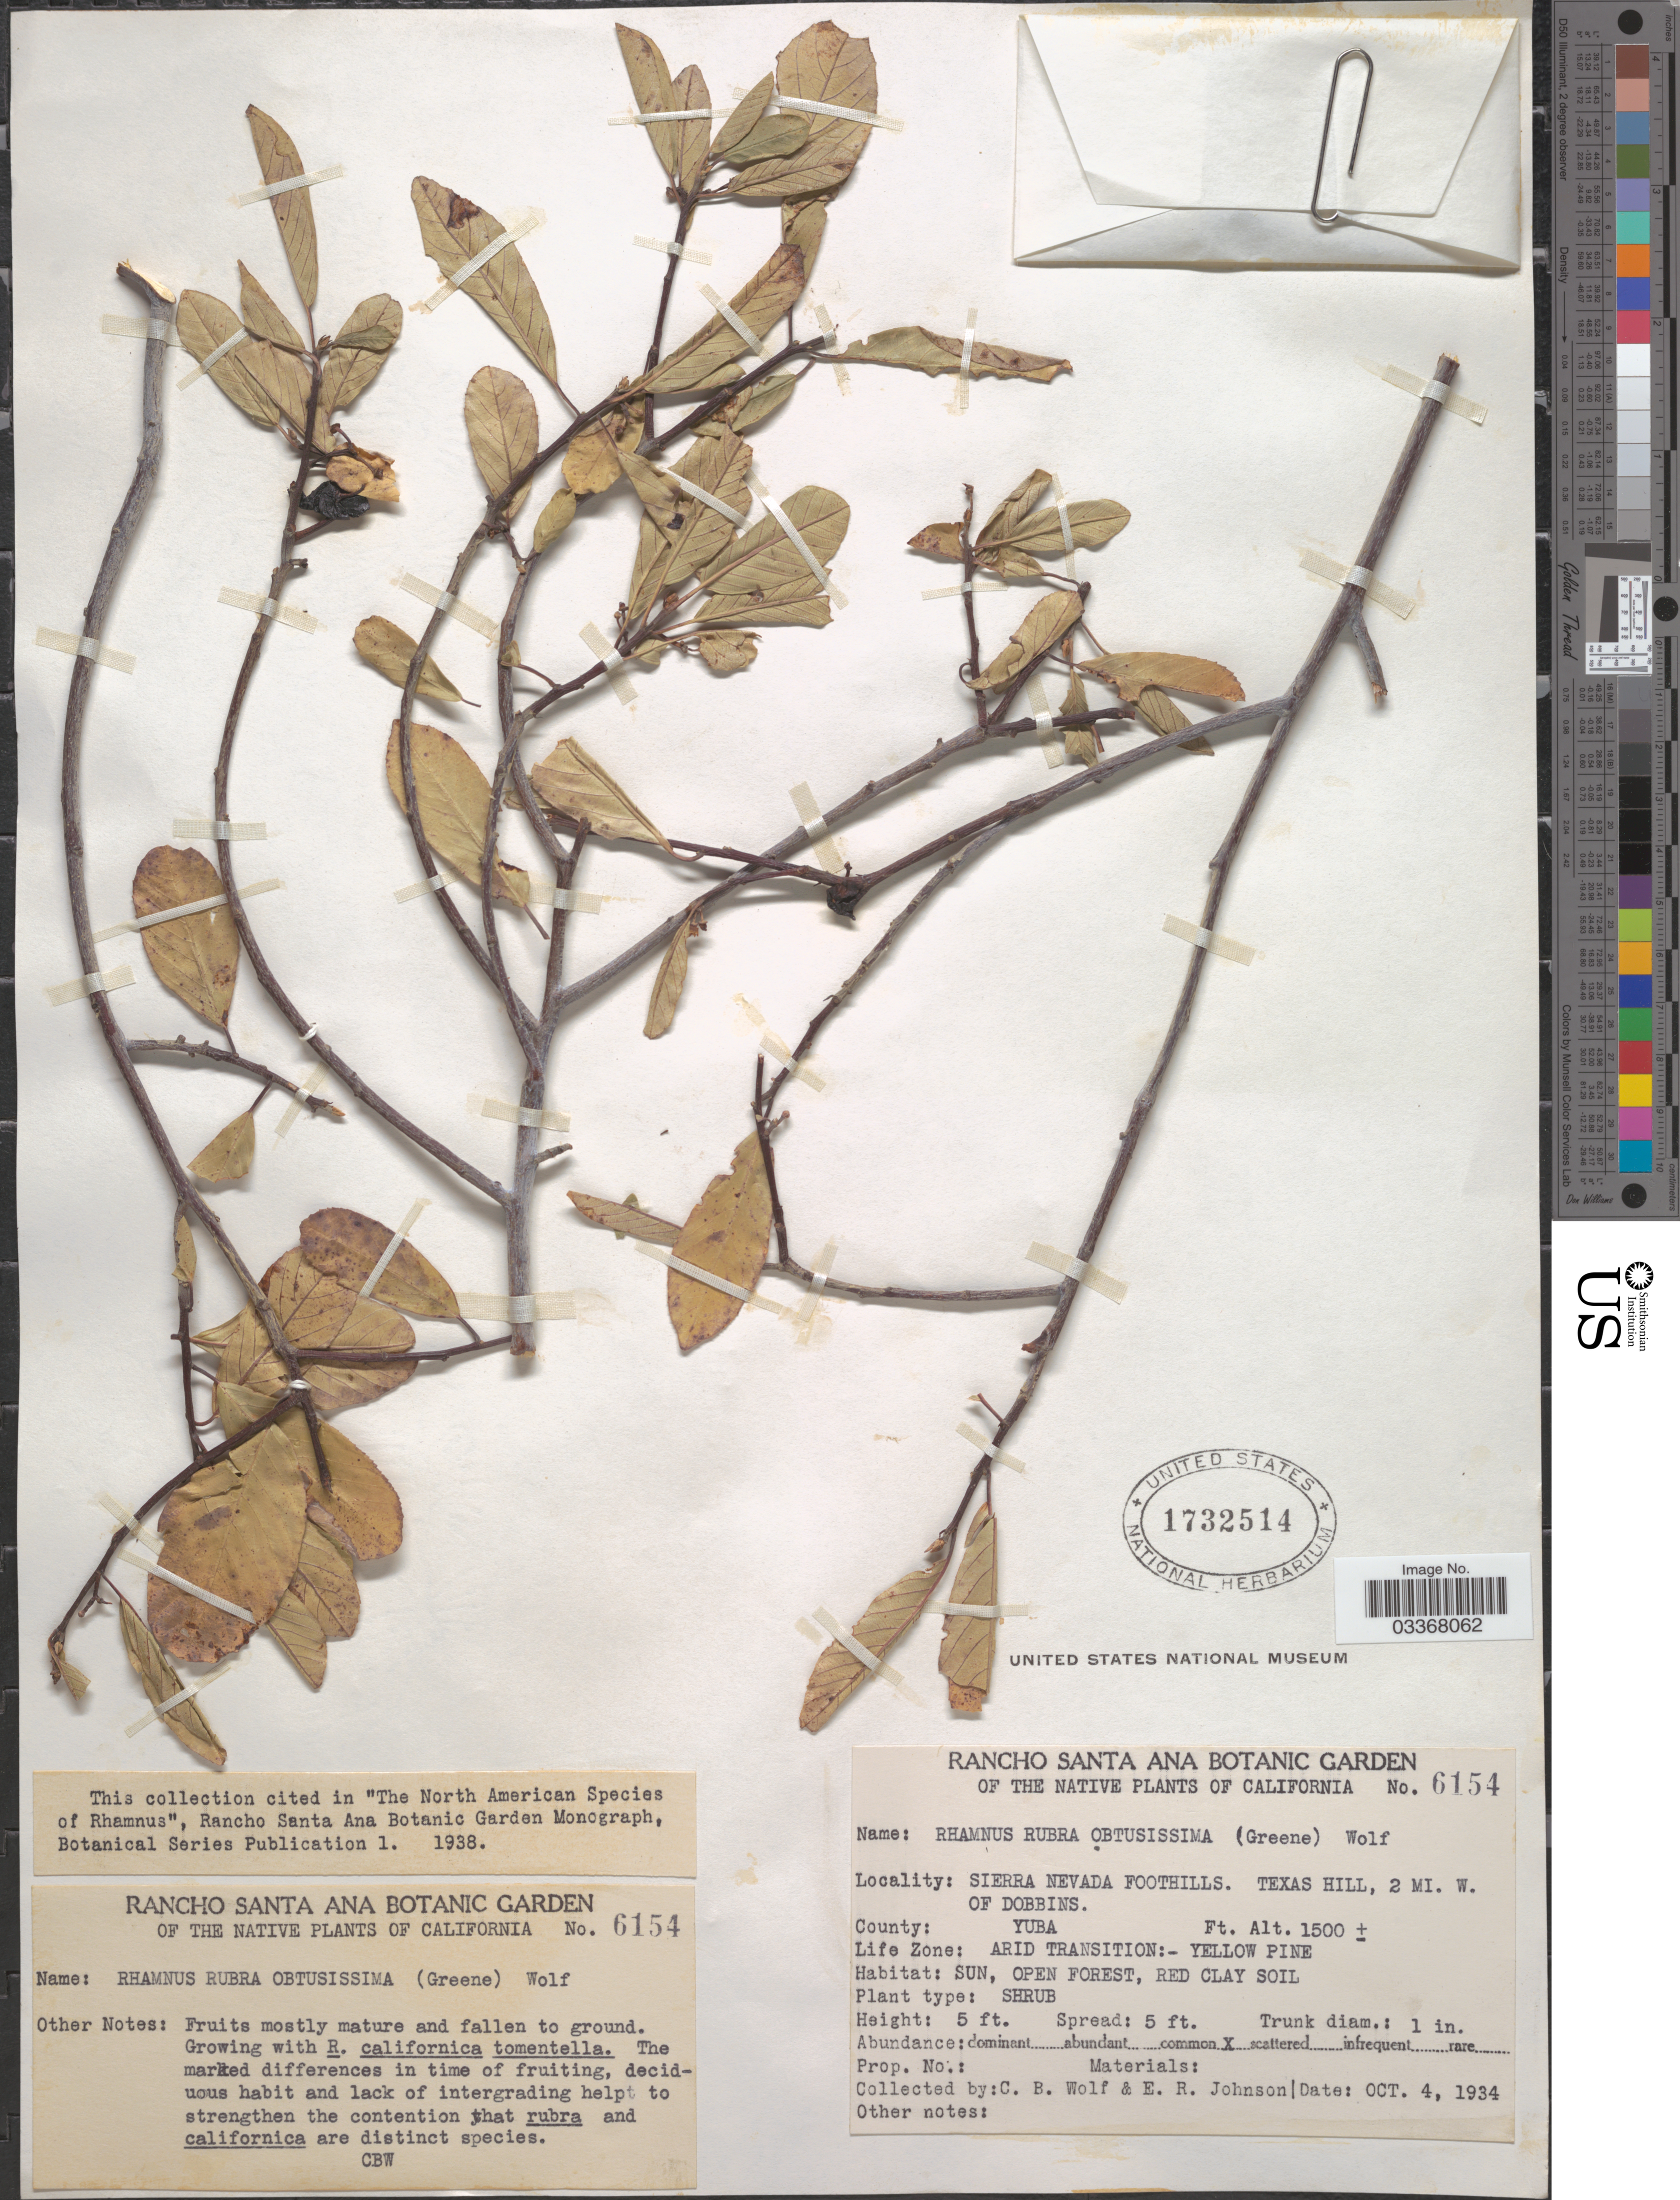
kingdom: Plantae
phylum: Tracheophyta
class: Magnoliopsida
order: Rosales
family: Rhamnaceae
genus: Frangula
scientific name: Frangula rubra subsp. obtusissima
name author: (Greene) Kartesz & Gandhi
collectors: C. B. Wolf & E. R. Johnson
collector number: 6154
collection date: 1934-10-04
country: United States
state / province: California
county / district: Yuba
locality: Sierra Nevada foothills. Texas Hill, 2 mi. W. of Dobbins. County: Yuba.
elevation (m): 457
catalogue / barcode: US 1732514